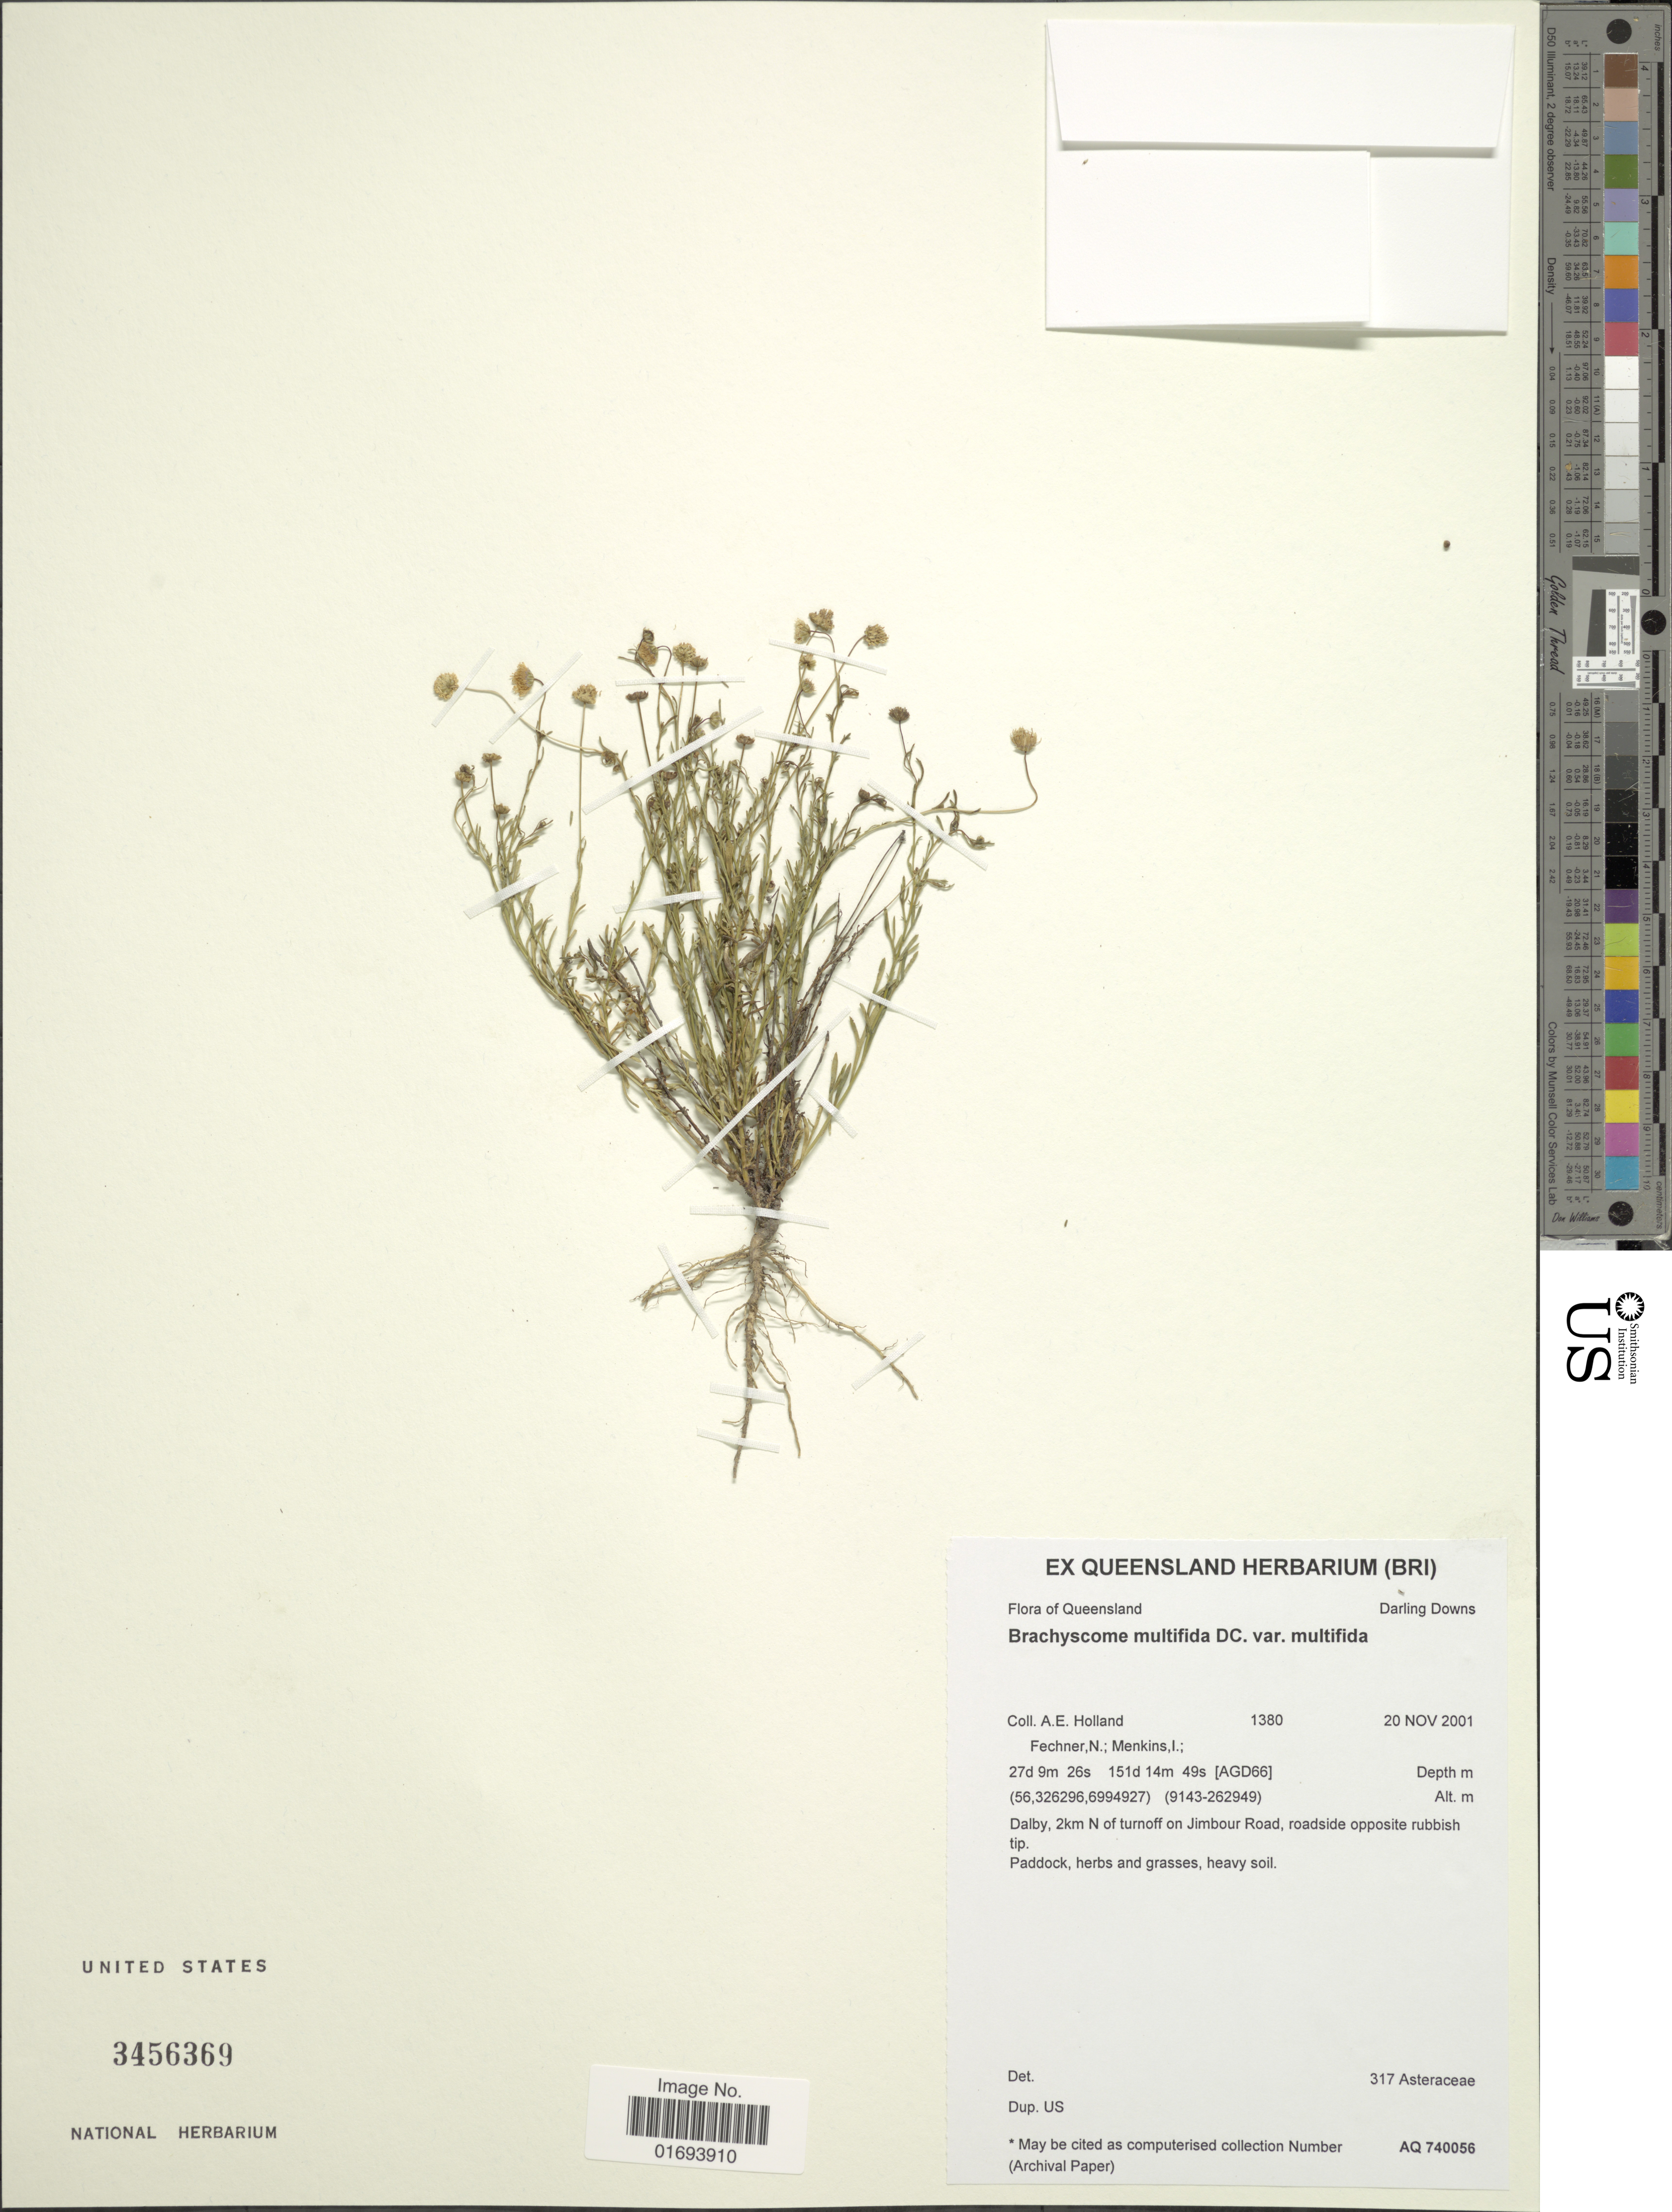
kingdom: Plantae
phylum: Tracheophyta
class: Magnoliopsida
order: Asterales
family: Asteraceae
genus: Brachyscome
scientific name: Brachyscome multifida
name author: DC.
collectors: A. Holland, N. Fechner & I. Menkins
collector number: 1380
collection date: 2001-11-20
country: Australia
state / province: Queensland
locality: Queensland. Darling Downs. Dalby, 2km N of turnoff on Jimbour Road, roadside oppossite rubbish tip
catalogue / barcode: US 3456369